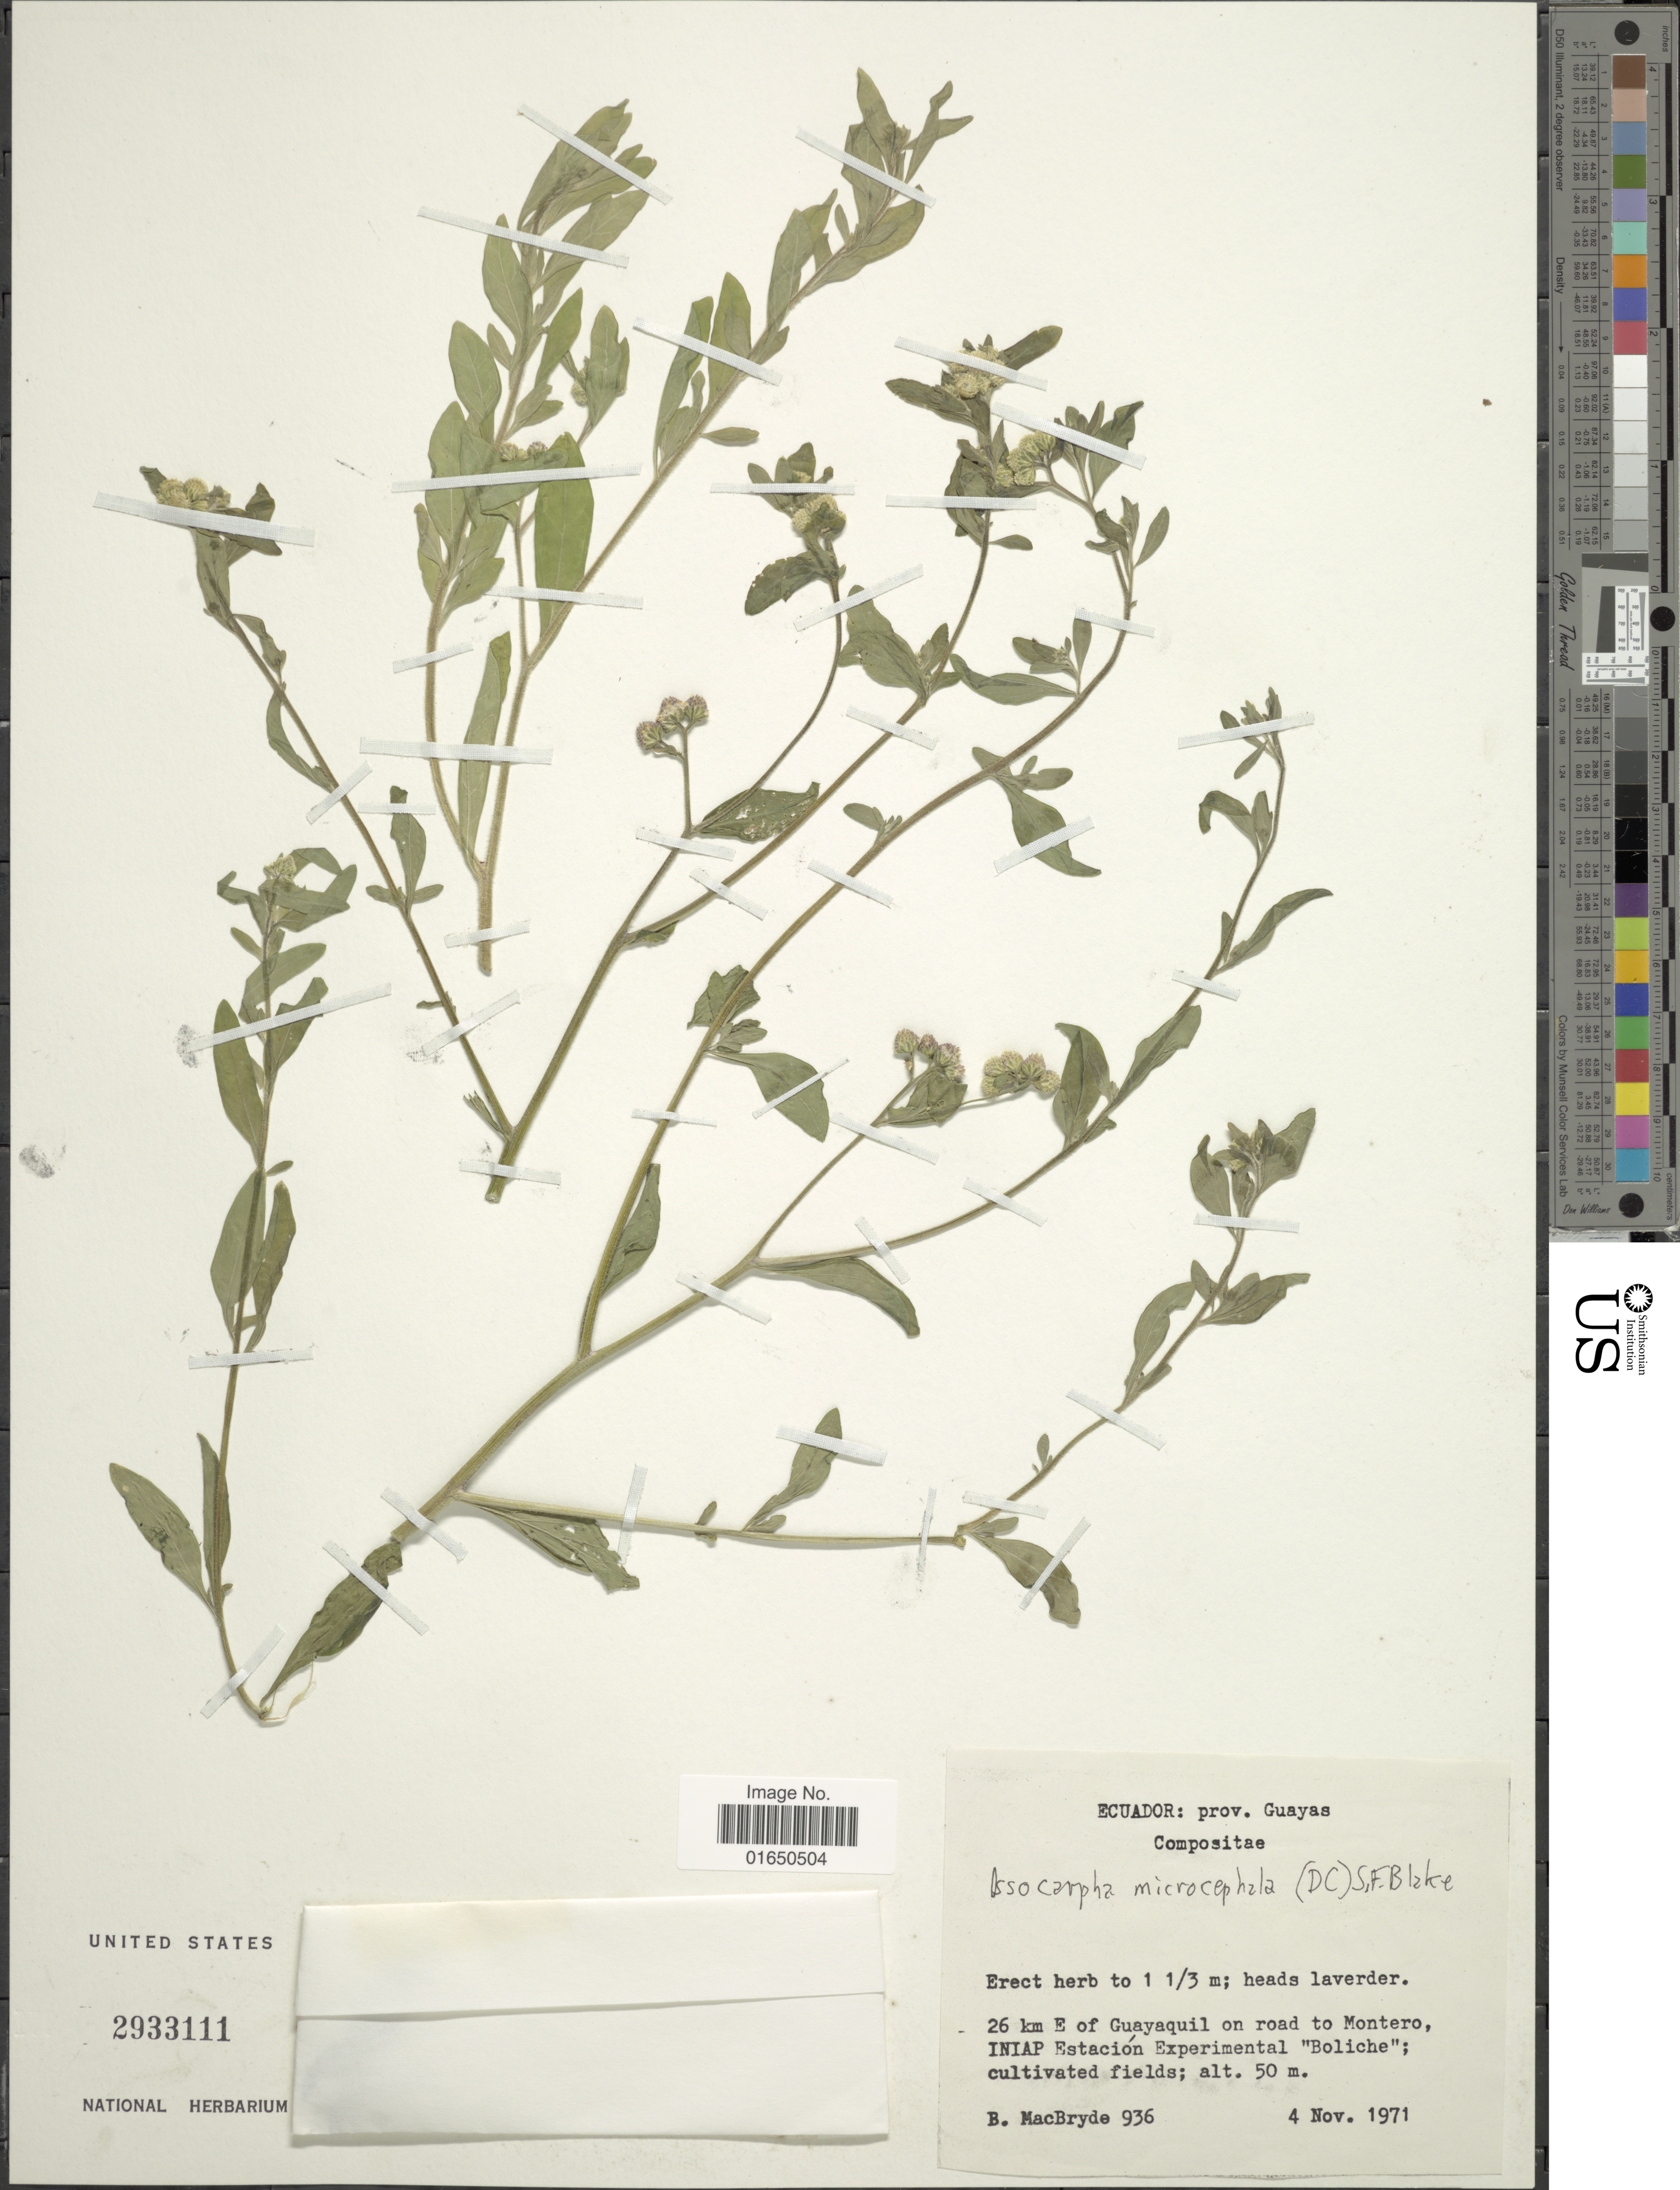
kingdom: Plantae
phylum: Tracheophyta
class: Magnoliopsida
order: Asterales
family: Asteraceae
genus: Isocarpha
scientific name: Isocarpha microcephala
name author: (DC.) S.F. Blake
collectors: B. MacBryde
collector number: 936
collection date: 1971-11-04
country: Ecuador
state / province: Guayas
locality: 26 km E of Guayaquil on road to Montero, INIAP Estacion Experimental "Boliche", Cultivated fields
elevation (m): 50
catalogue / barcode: US 2933111